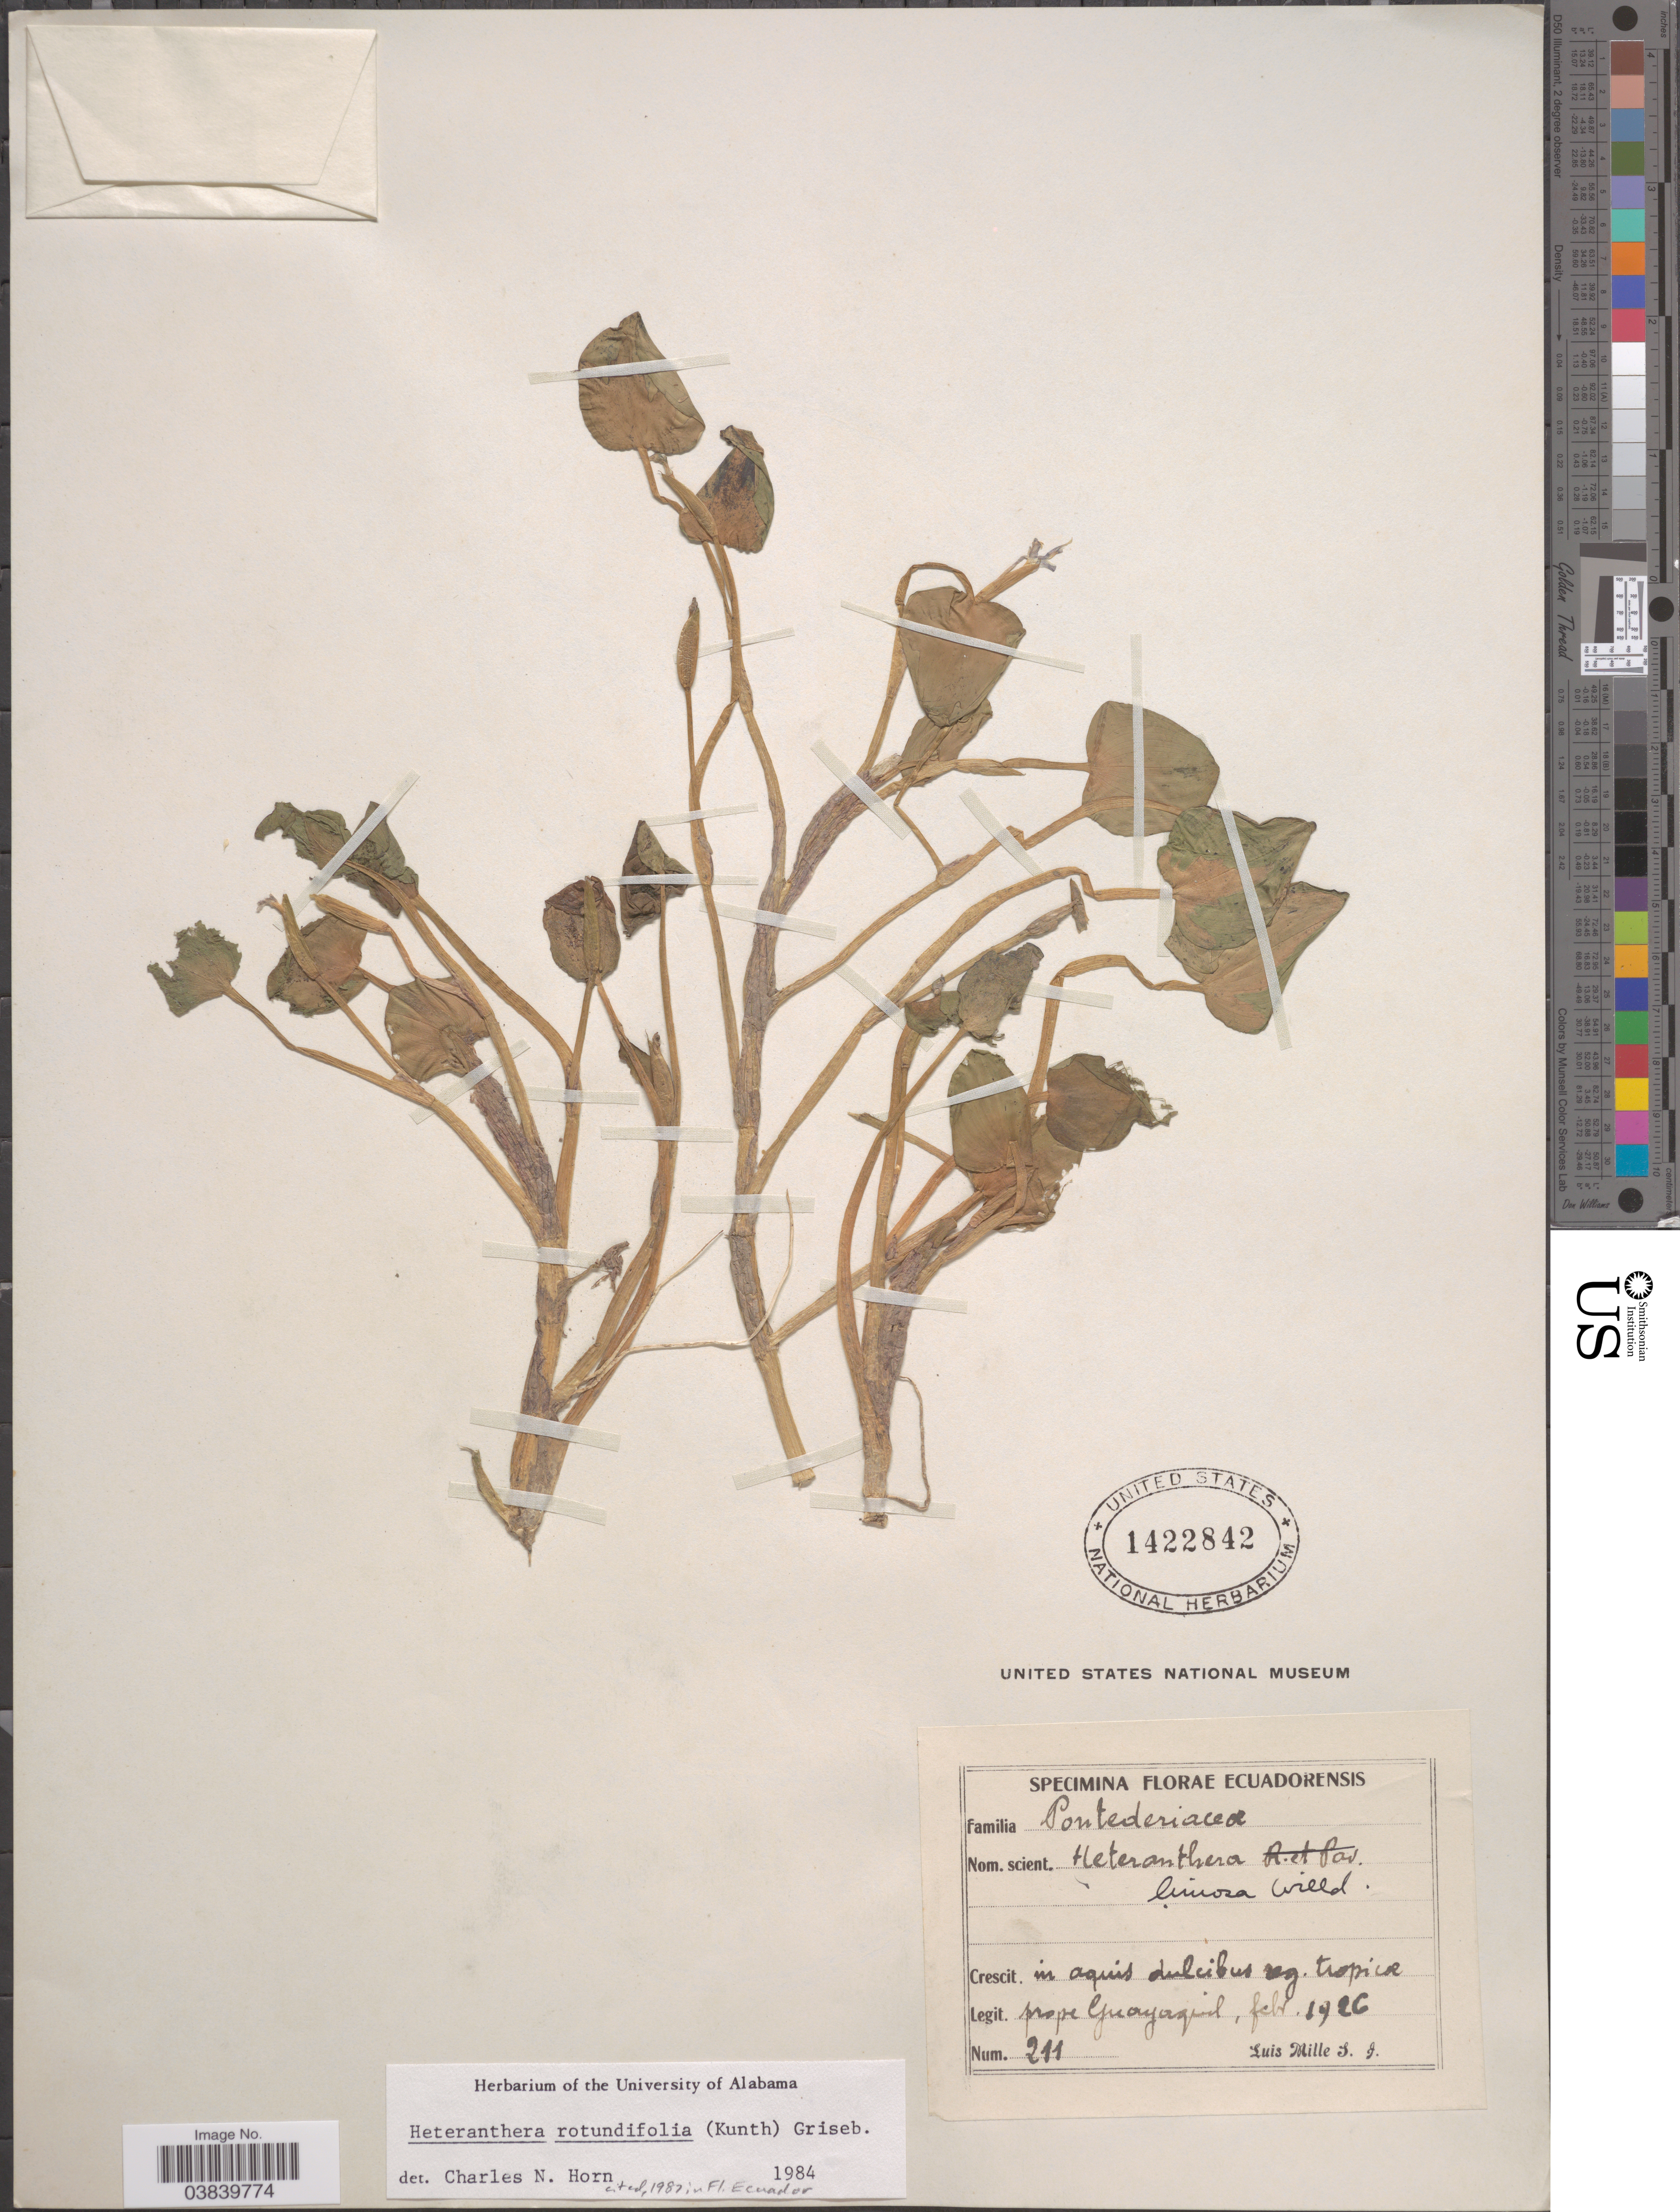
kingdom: Plantae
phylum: Tracheophyta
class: Liliopsida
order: Commelinales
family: Pontederiaceae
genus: Heteranthera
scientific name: Heteranthera rotundifolia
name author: (Kunth) Griseb.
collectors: L. Mille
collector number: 211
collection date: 1926-02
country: Ecuador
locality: Crescit. in aquis dulcibus reg. tropicae. prope Guayaquil.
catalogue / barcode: US 1422842